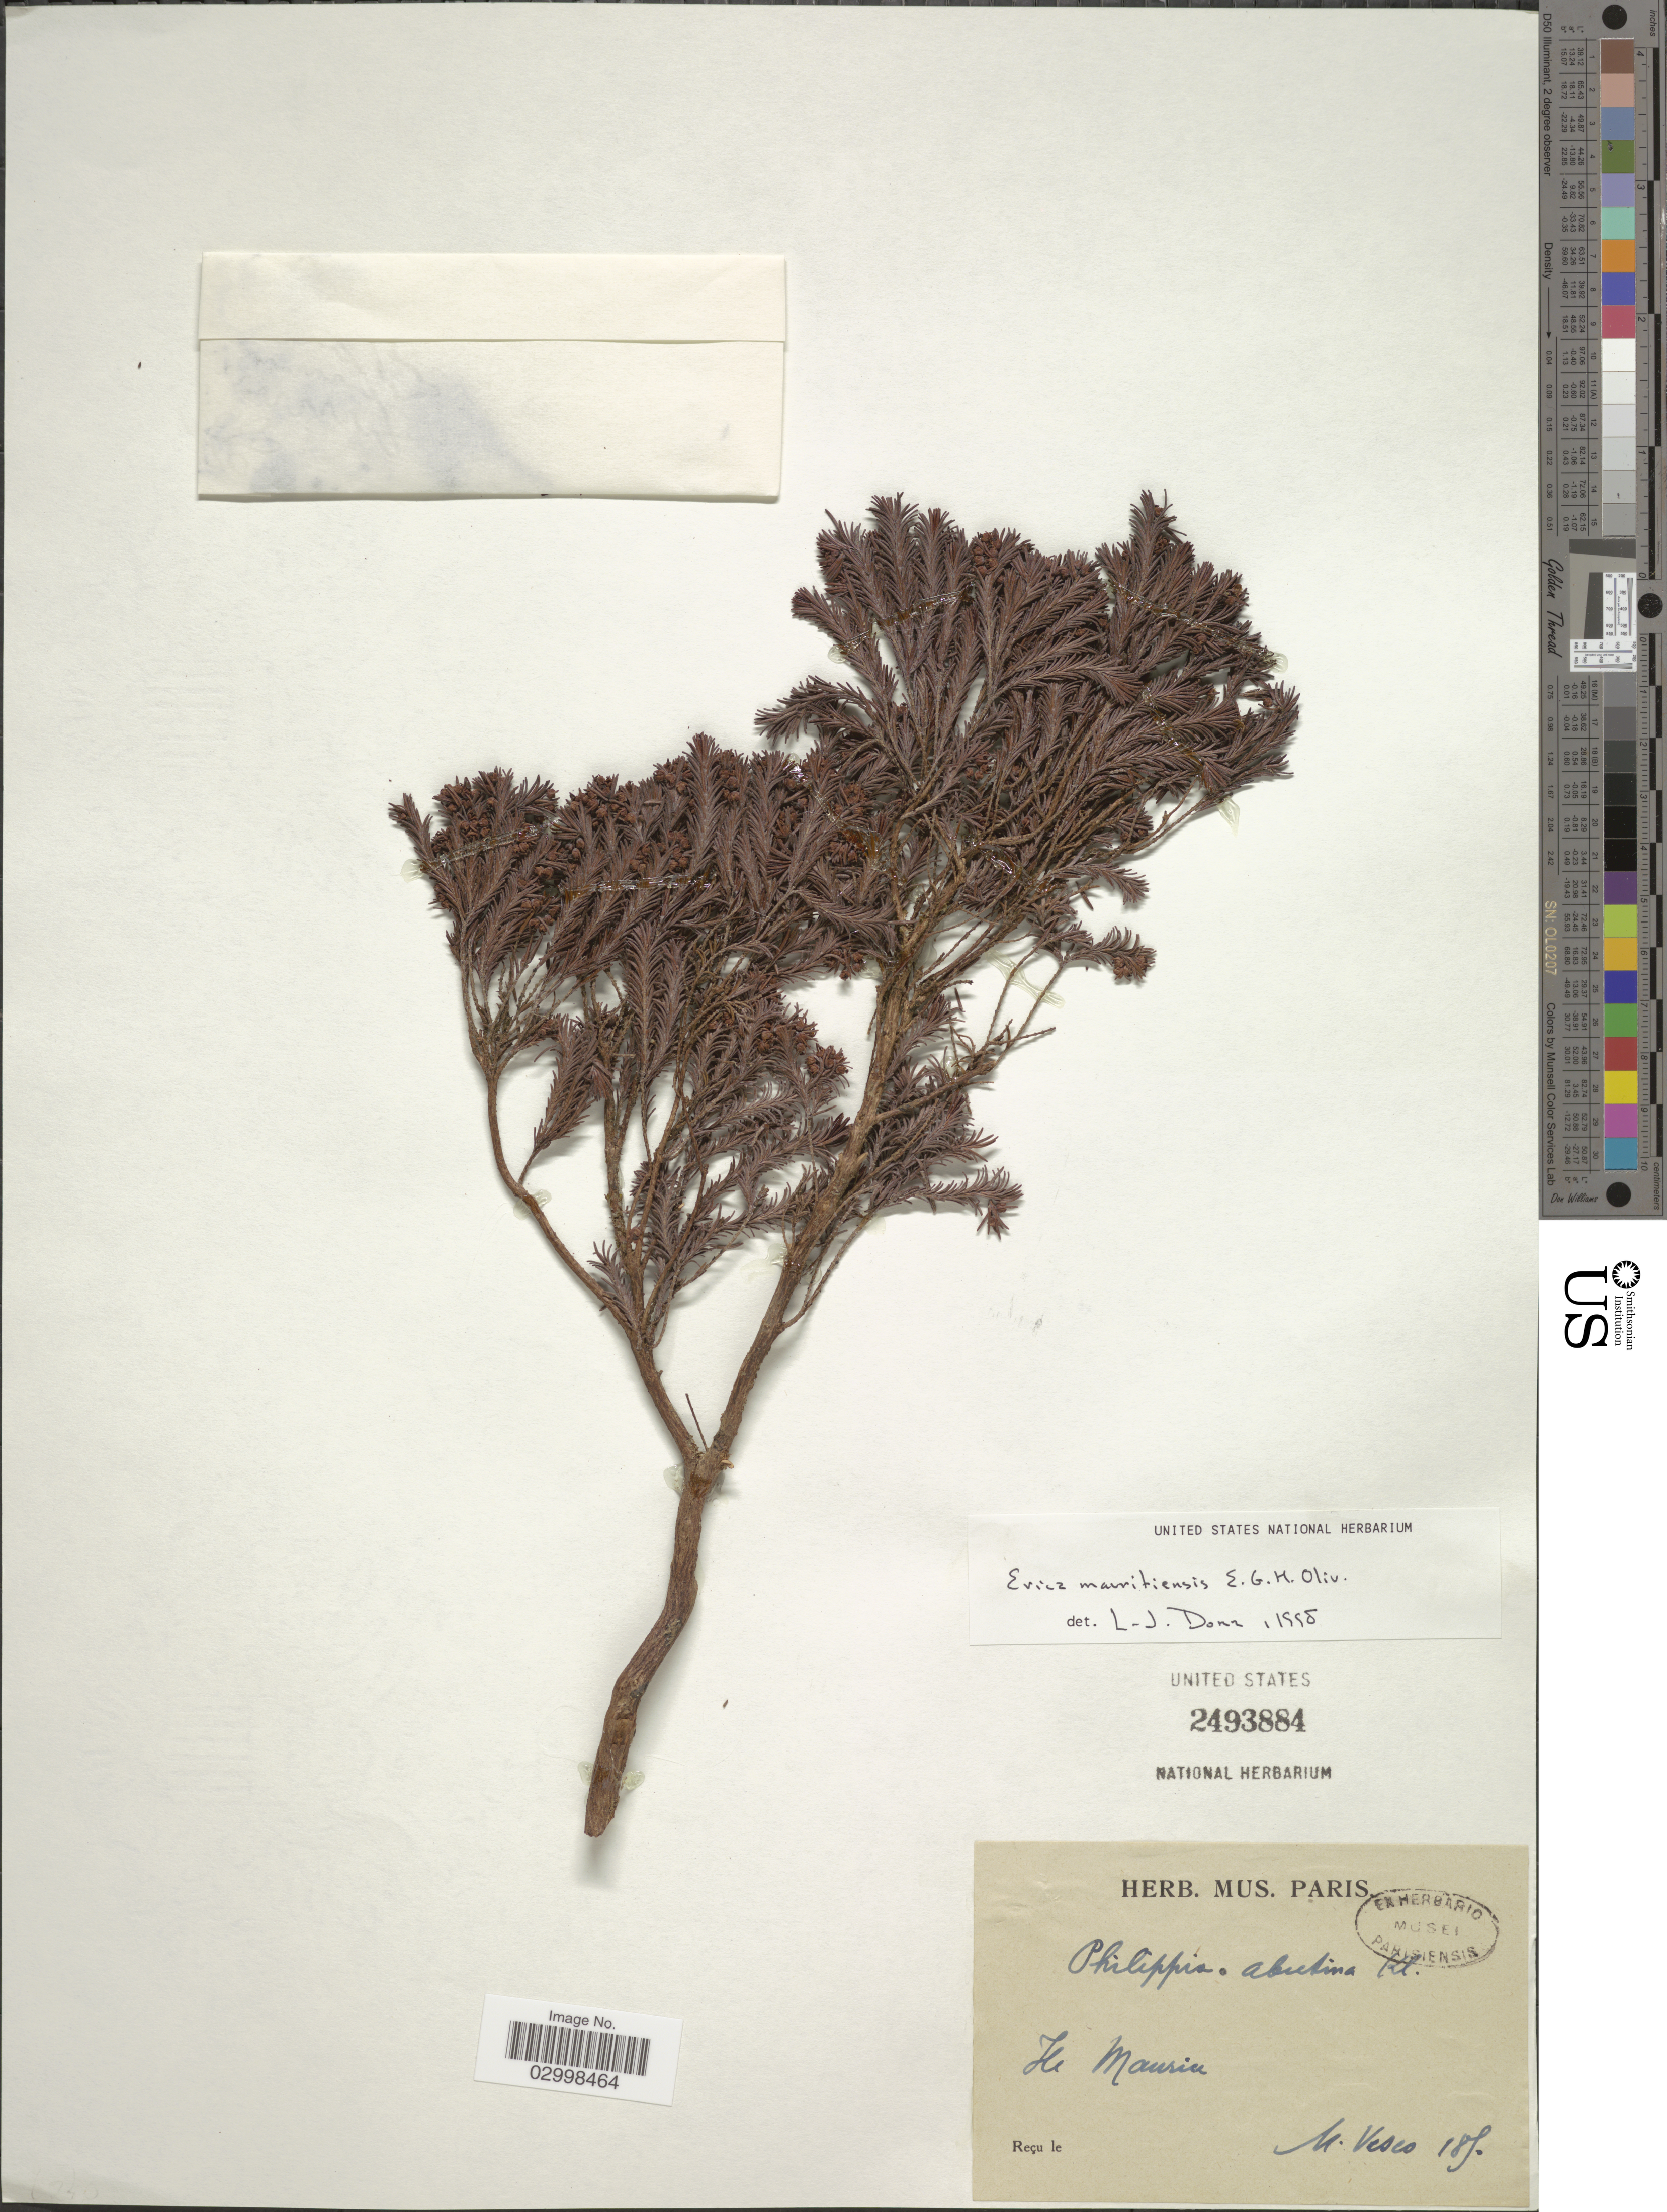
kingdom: Plantae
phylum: Tracheophyta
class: Magnoliopsida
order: Ericales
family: Ericaceae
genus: Erica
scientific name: Erica mauritiensis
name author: E.G.H. Oliv.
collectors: M. Vesco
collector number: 185*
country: Mauritius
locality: Ile Maurice.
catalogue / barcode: US 2493884